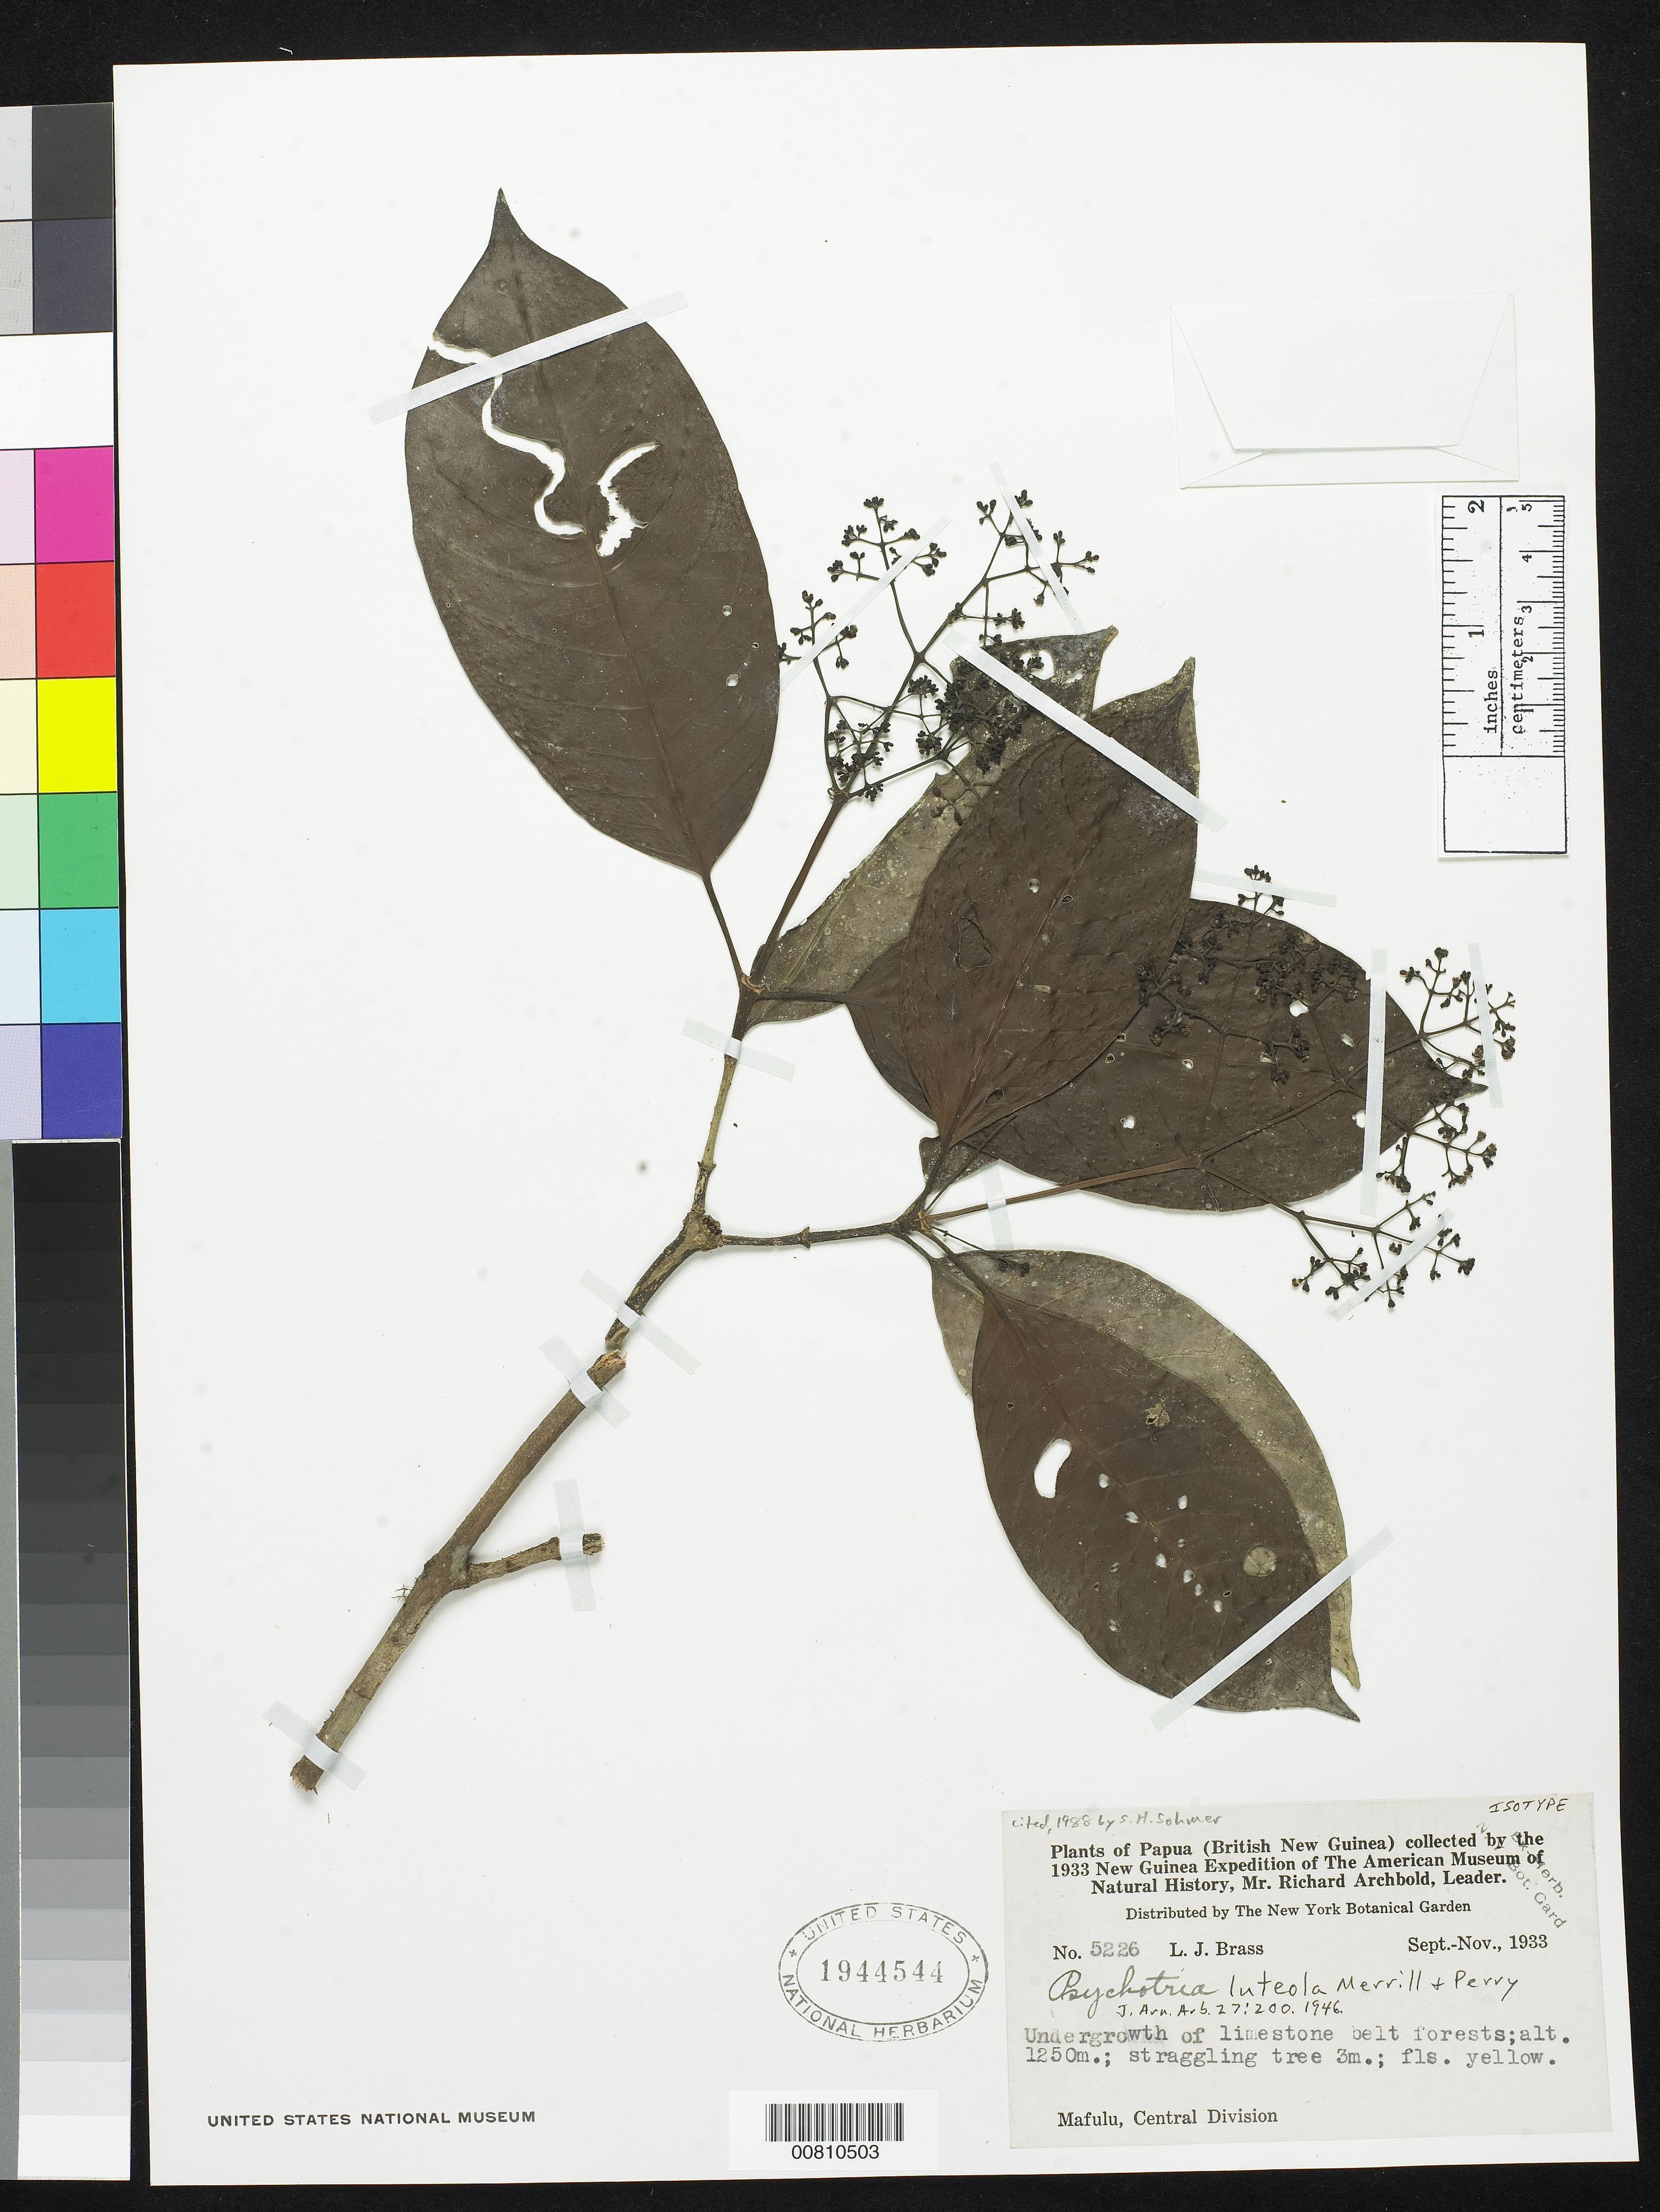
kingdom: Plantae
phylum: Tracheophyta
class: Magnoliopsida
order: Gentianales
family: Rubiaceae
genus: Psychotria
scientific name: Psychotria luteola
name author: Merr. & L.M. Perry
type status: Isotype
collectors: L. J. Brass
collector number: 5226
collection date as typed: Sep 1933 to Nov 1933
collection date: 1933-09/1933-11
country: Papua New Guinea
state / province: Central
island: New Guinea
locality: Mafulu, Central Division.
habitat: Undergrowth of limestone belt forests.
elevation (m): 1250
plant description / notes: Cited 1988 by S.H. Sohmer.; Collection date Oct. 1933 acc. to protologue.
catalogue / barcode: US 1944544